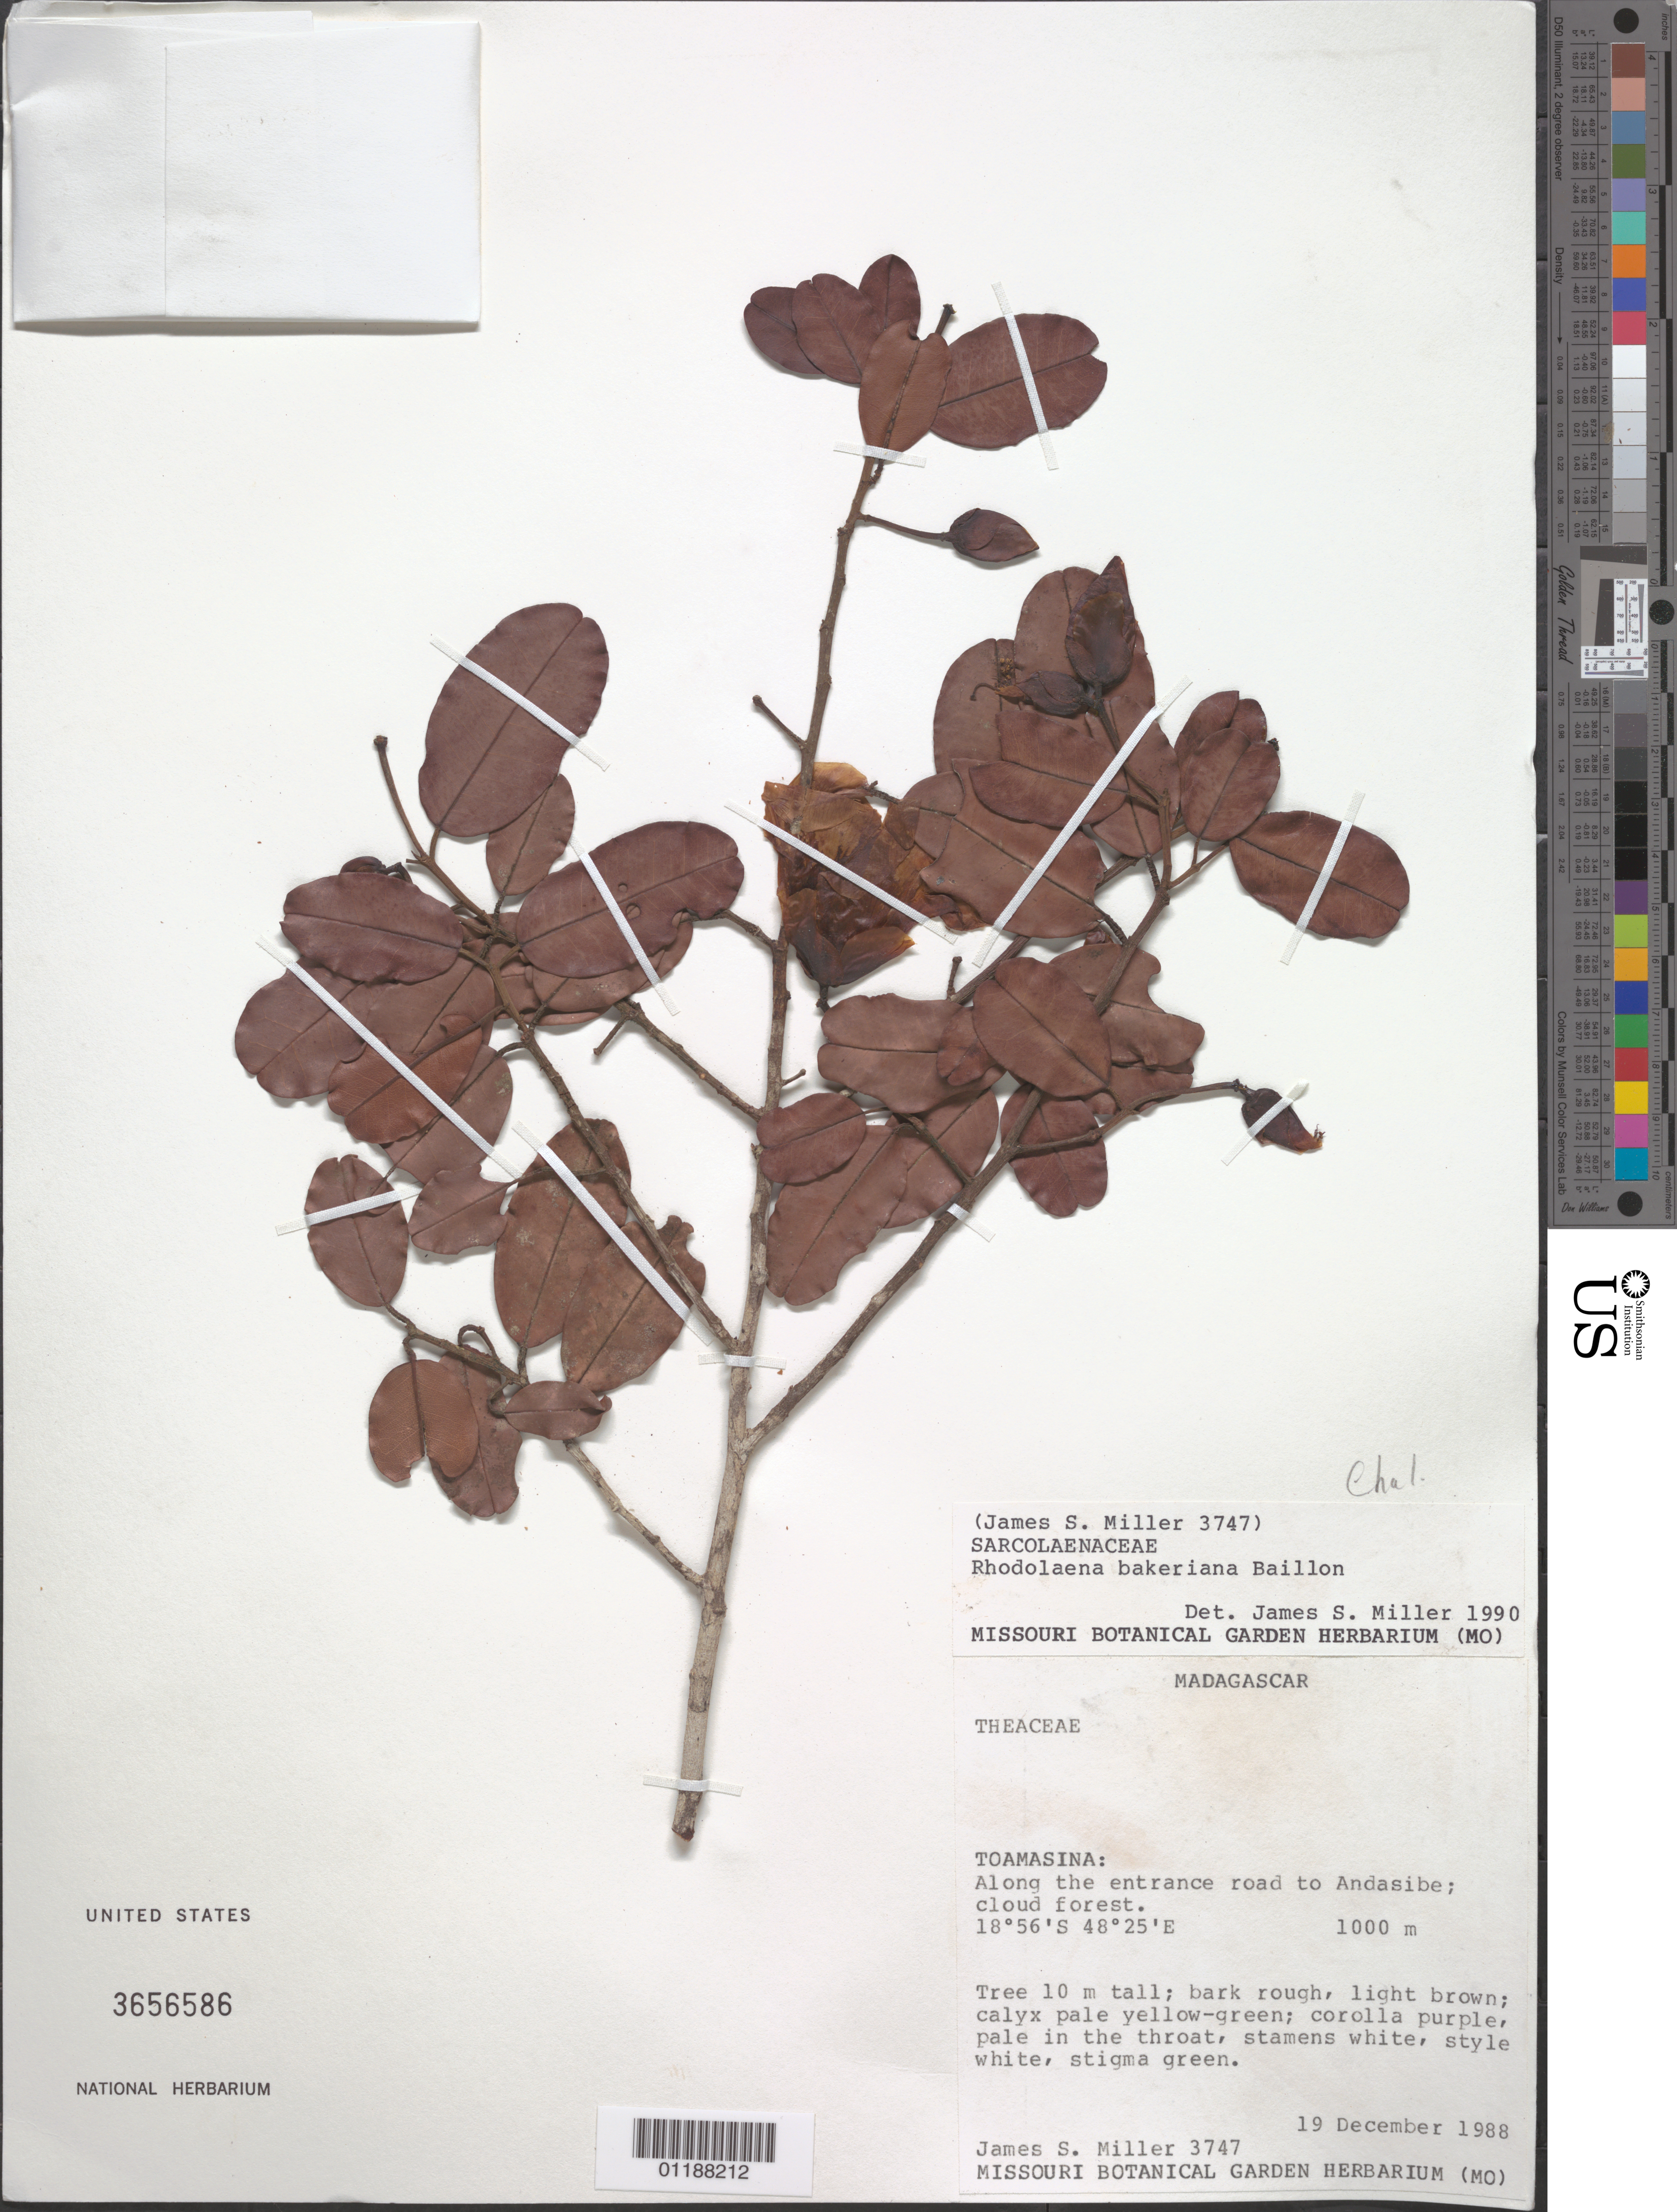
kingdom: Plantae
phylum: Tracheophyta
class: Magnoliopsida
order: Malvales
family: Sarcolaenaceae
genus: Rhodolaena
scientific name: Rhodolaena bakeriana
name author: Baill.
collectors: J. S. Miller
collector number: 3747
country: Madagascar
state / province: Alaotra Mangoro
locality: Along the entrance road to Andasibe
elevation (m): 1000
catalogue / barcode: US 3656586